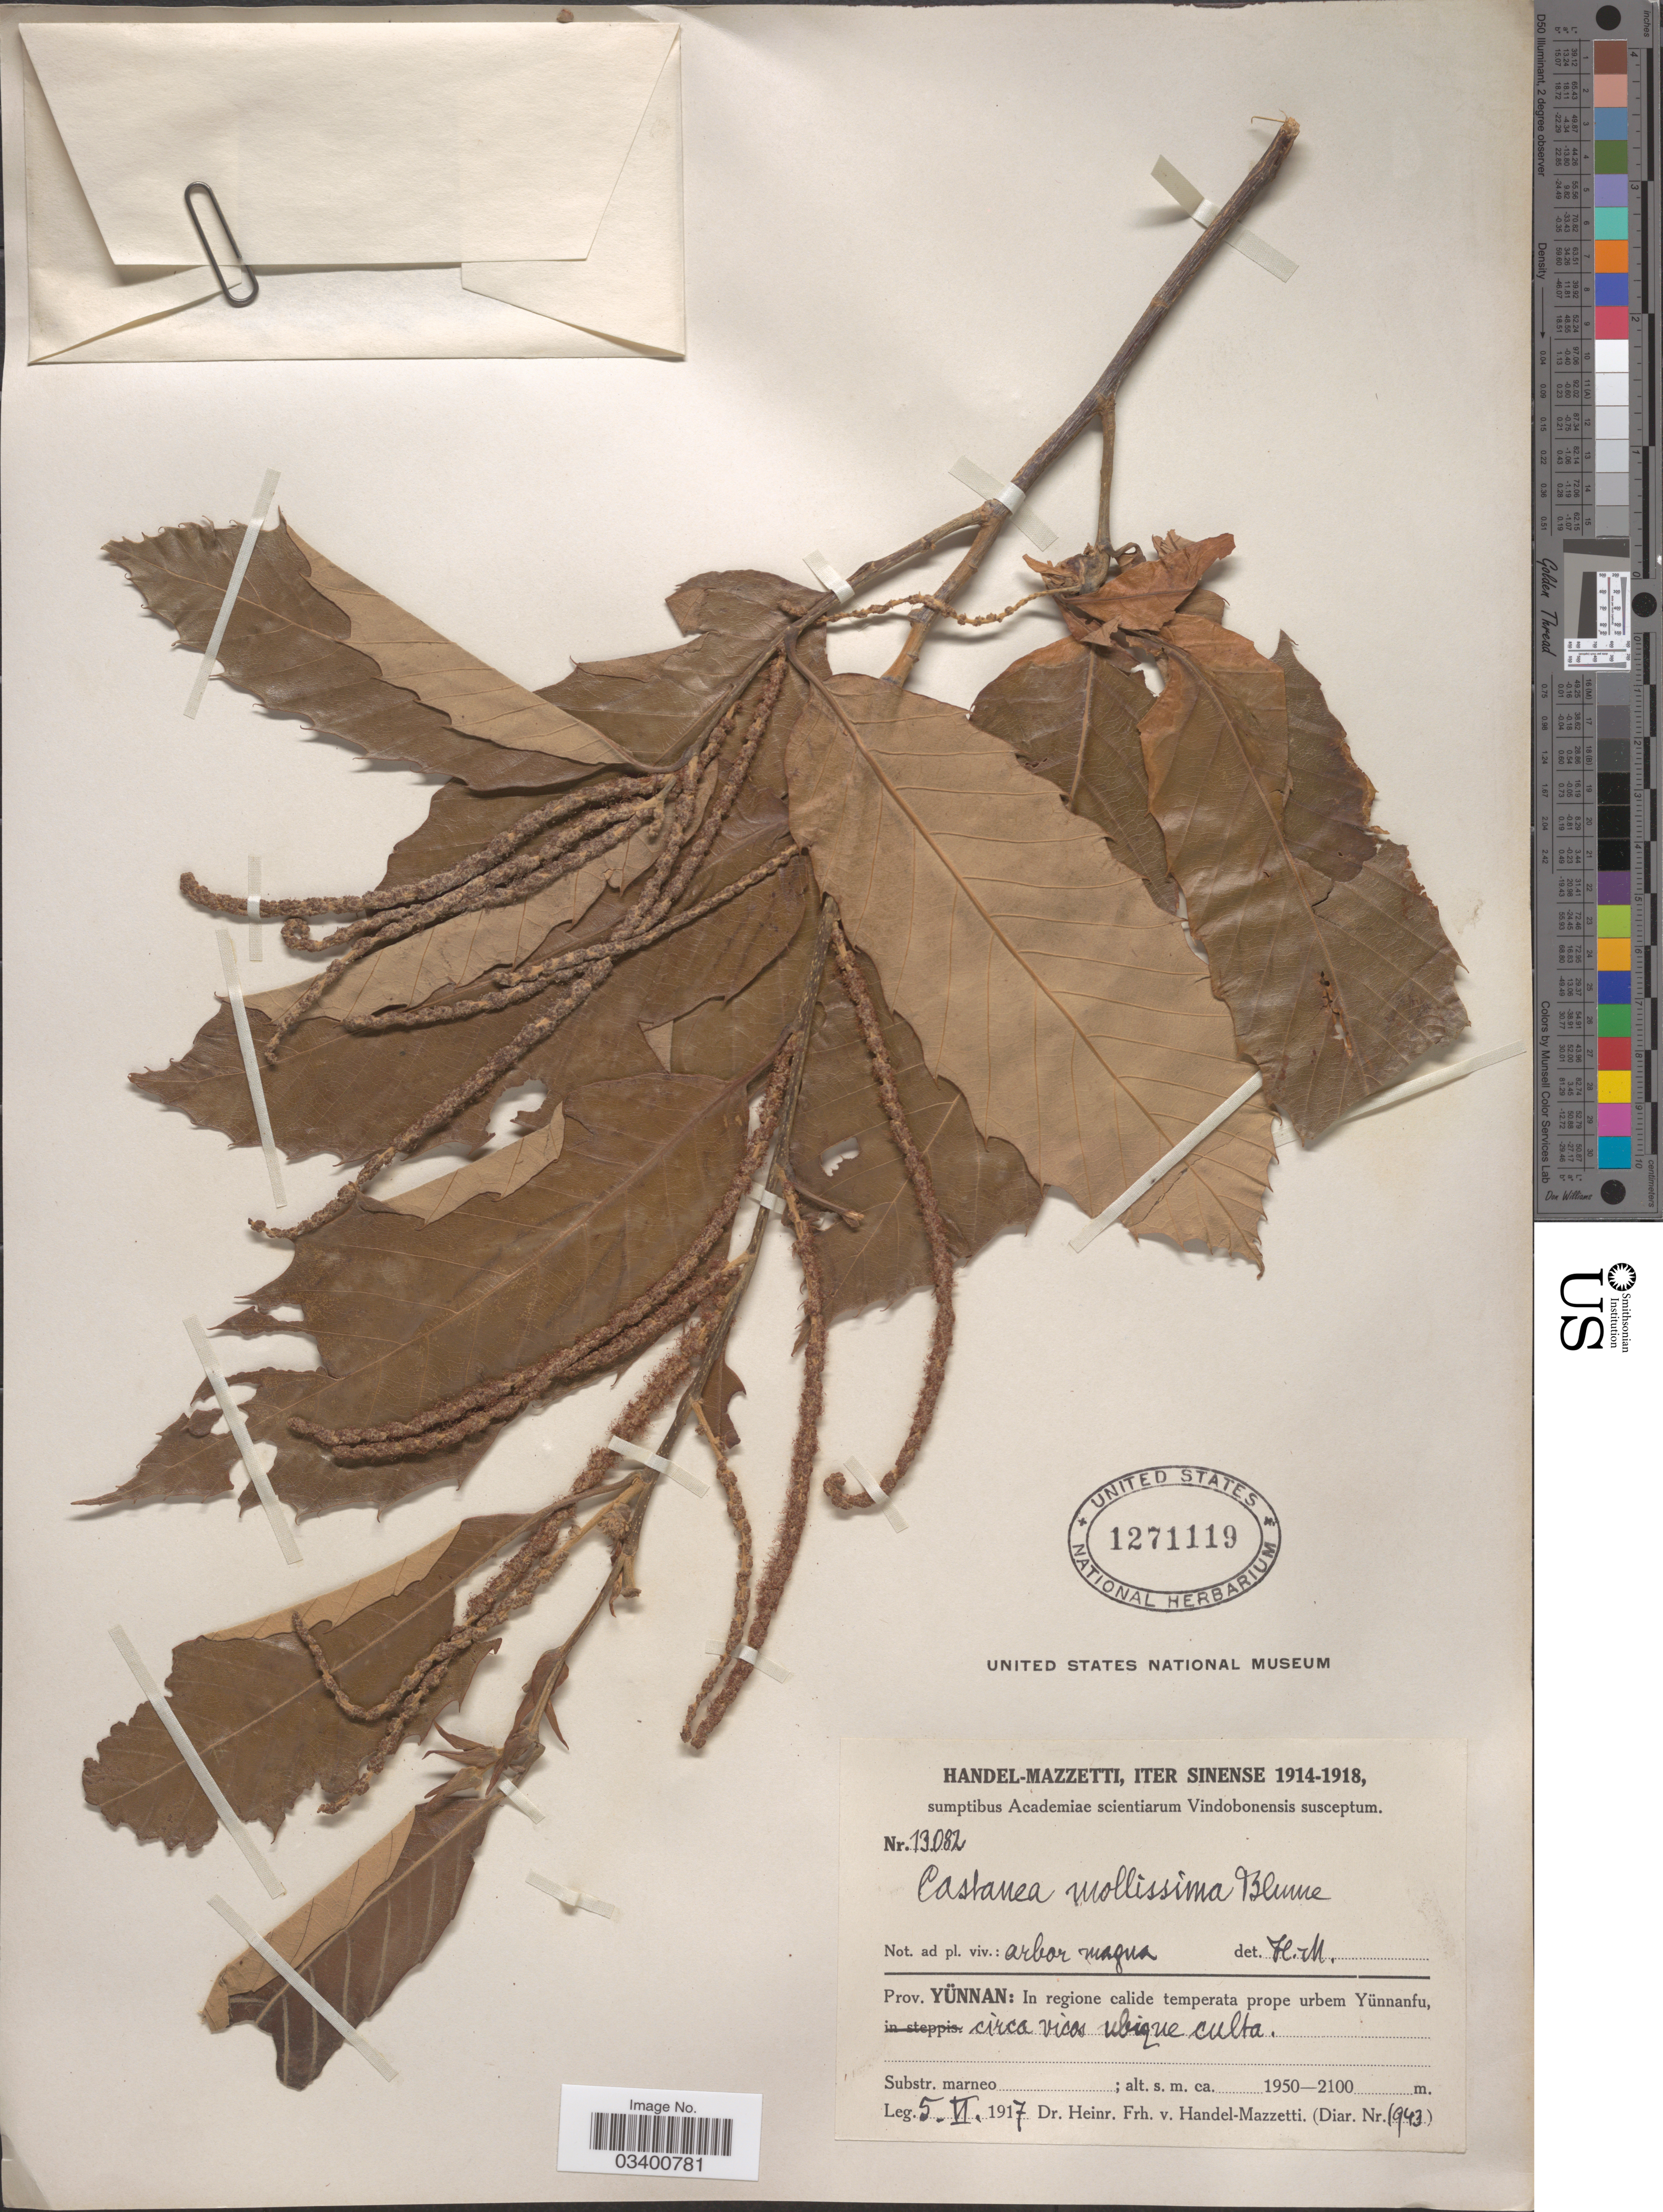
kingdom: Plantae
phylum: Tracheophyta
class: Magnoliopsida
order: Fagales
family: Fagaceae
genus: Castanea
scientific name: Castanea mollissima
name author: Blume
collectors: H. Handel-Mazzetti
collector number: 13082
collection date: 1917-06-05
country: China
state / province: Yunnan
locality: Iter Sinense. In regione calide temperate prope urbem Yünnanfu, circa vicos ubique culta.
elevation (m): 1950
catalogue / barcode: US 1271119